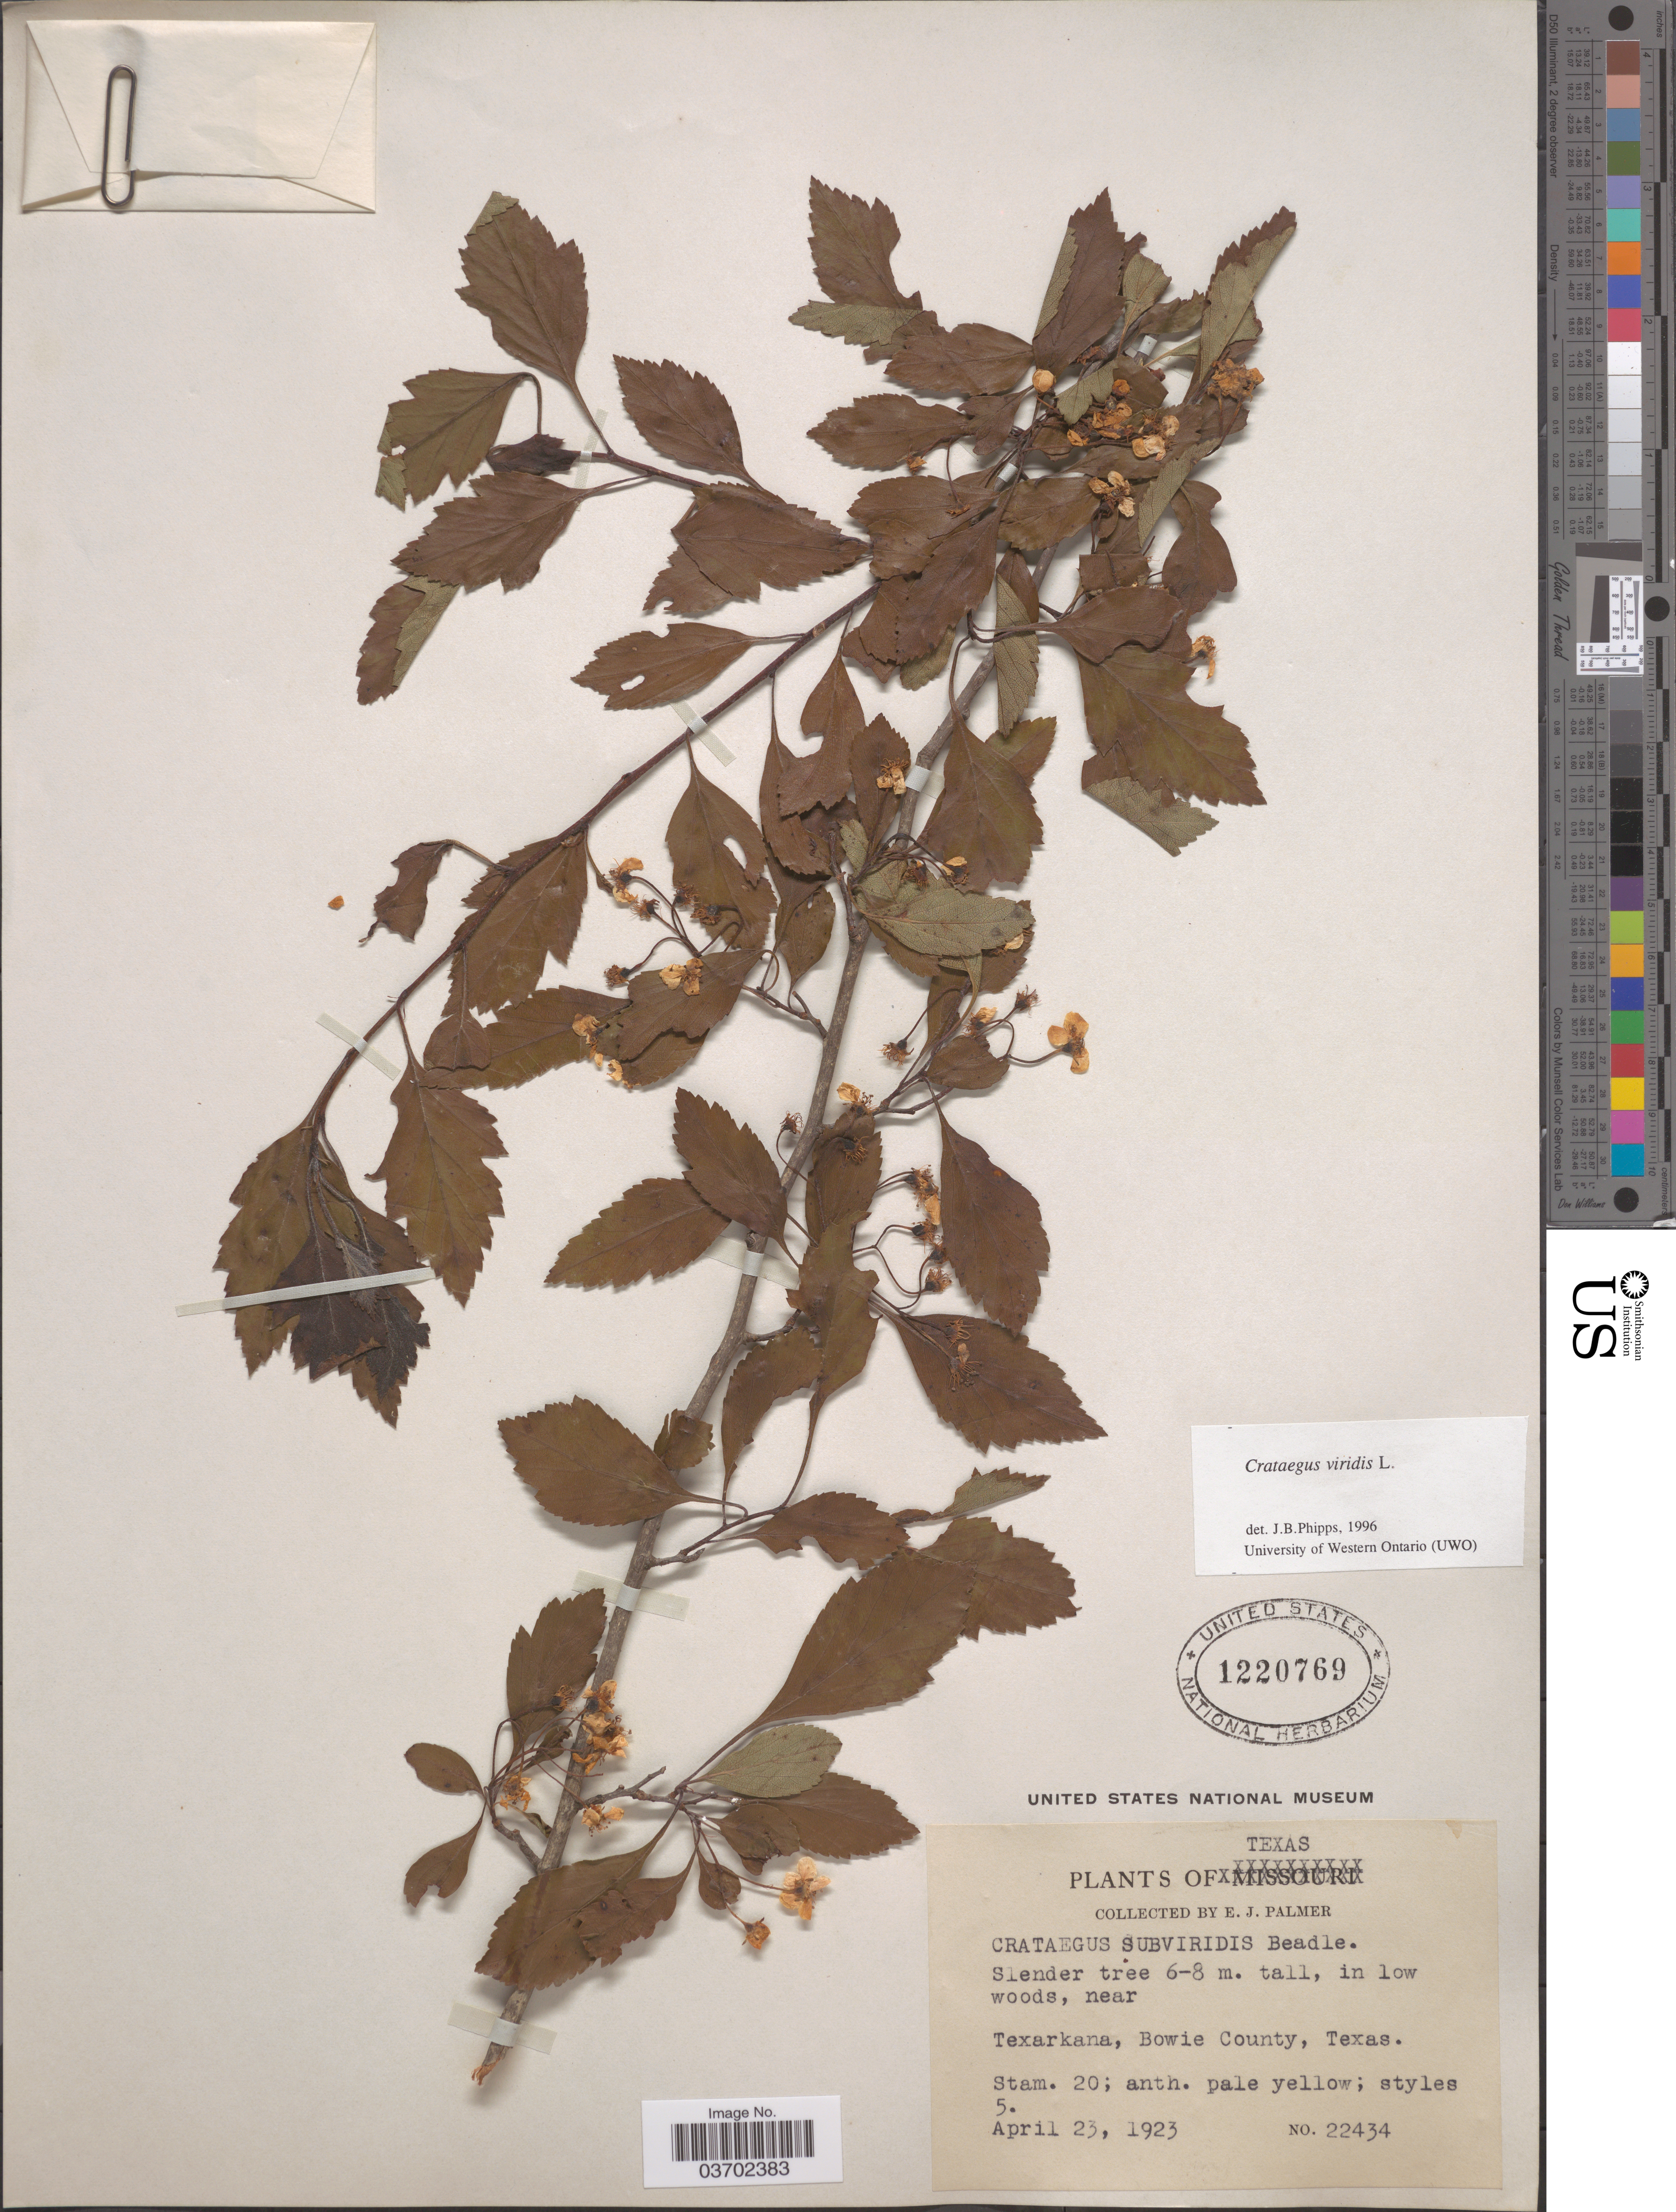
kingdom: Plantae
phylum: Tracheophyta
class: Magnoliopsida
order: Rosales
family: Rosaceae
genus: Crataegus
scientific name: Crataegus viridis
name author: L.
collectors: E. J. Palmer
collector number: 22434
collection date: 1923-04-23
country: United States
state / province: Texas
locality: Texarkana, Bowie County.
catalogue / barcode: US 1220769